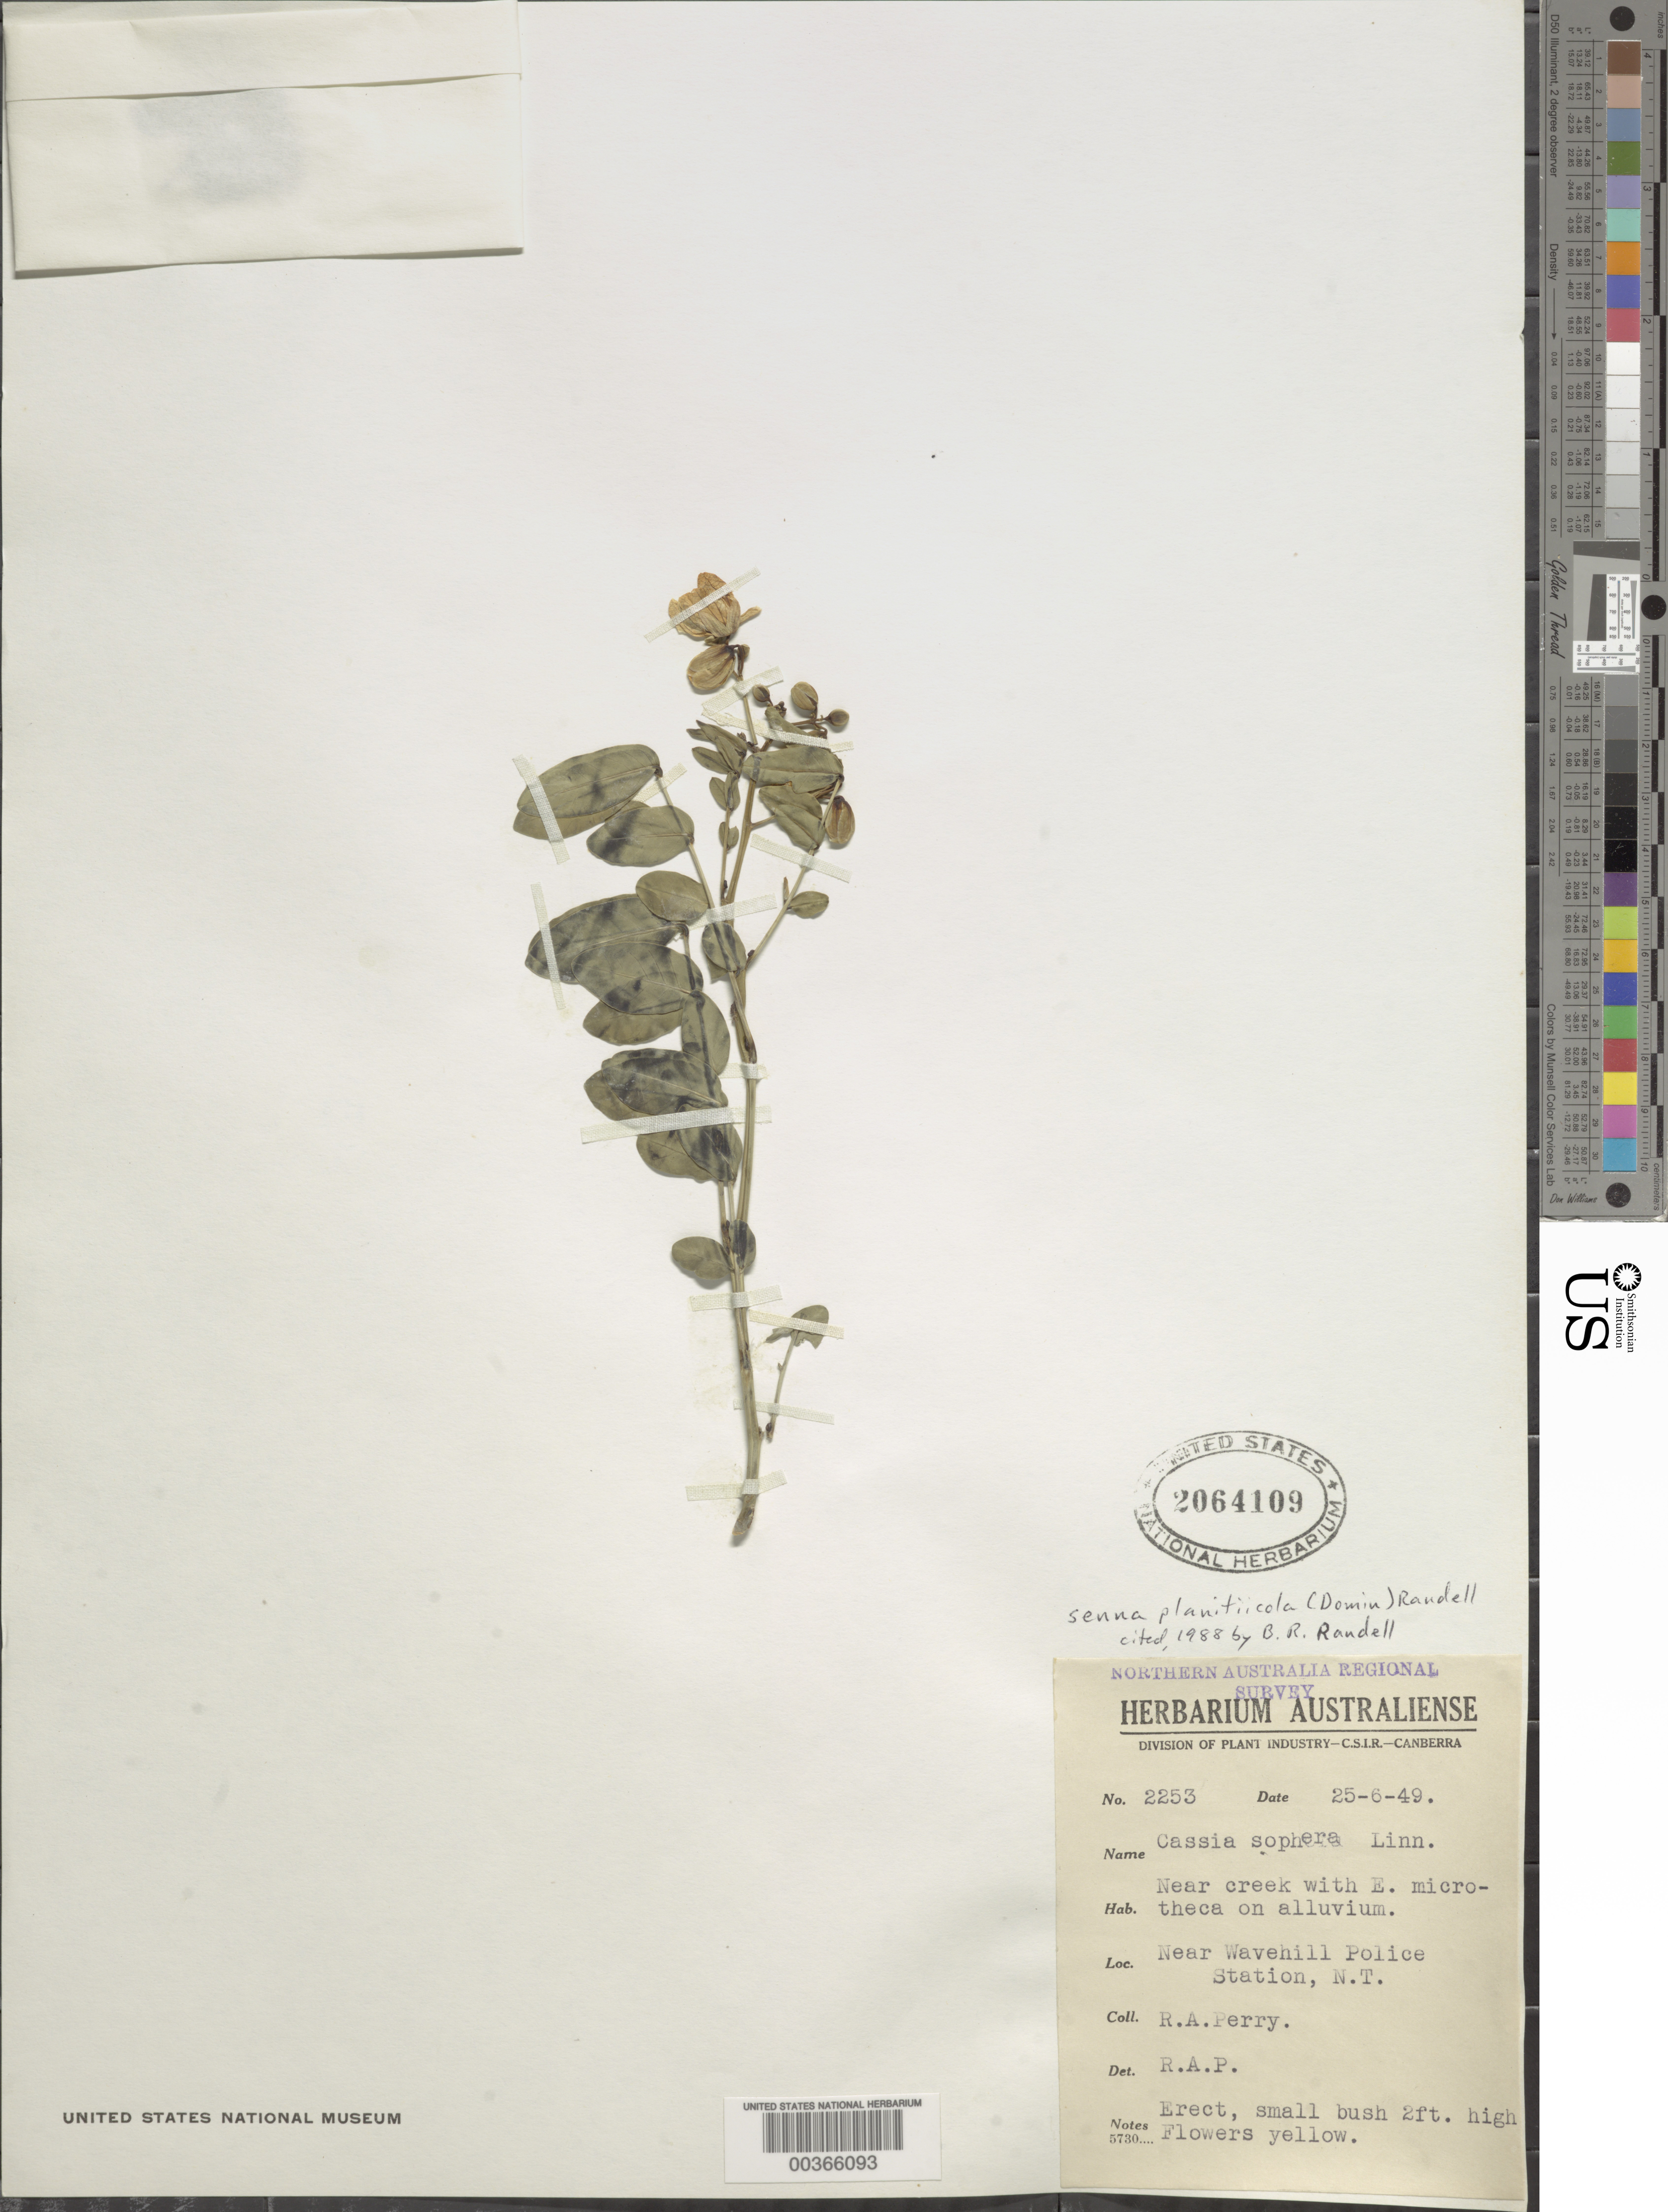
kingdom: Plantae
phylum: Tracheophyta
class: Magnoliopsida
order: Fabales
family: Fabaceae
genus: Senna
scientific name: Senna planitiicola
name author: (Domin) Randell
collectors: Perry, R. A.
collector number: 2253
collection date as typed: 25 Jun 1949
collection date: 1949-06-25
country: Australia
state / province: Northern Territory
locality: Near wavehill police station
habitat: Near creek on alluvium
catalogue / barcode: US 2064109